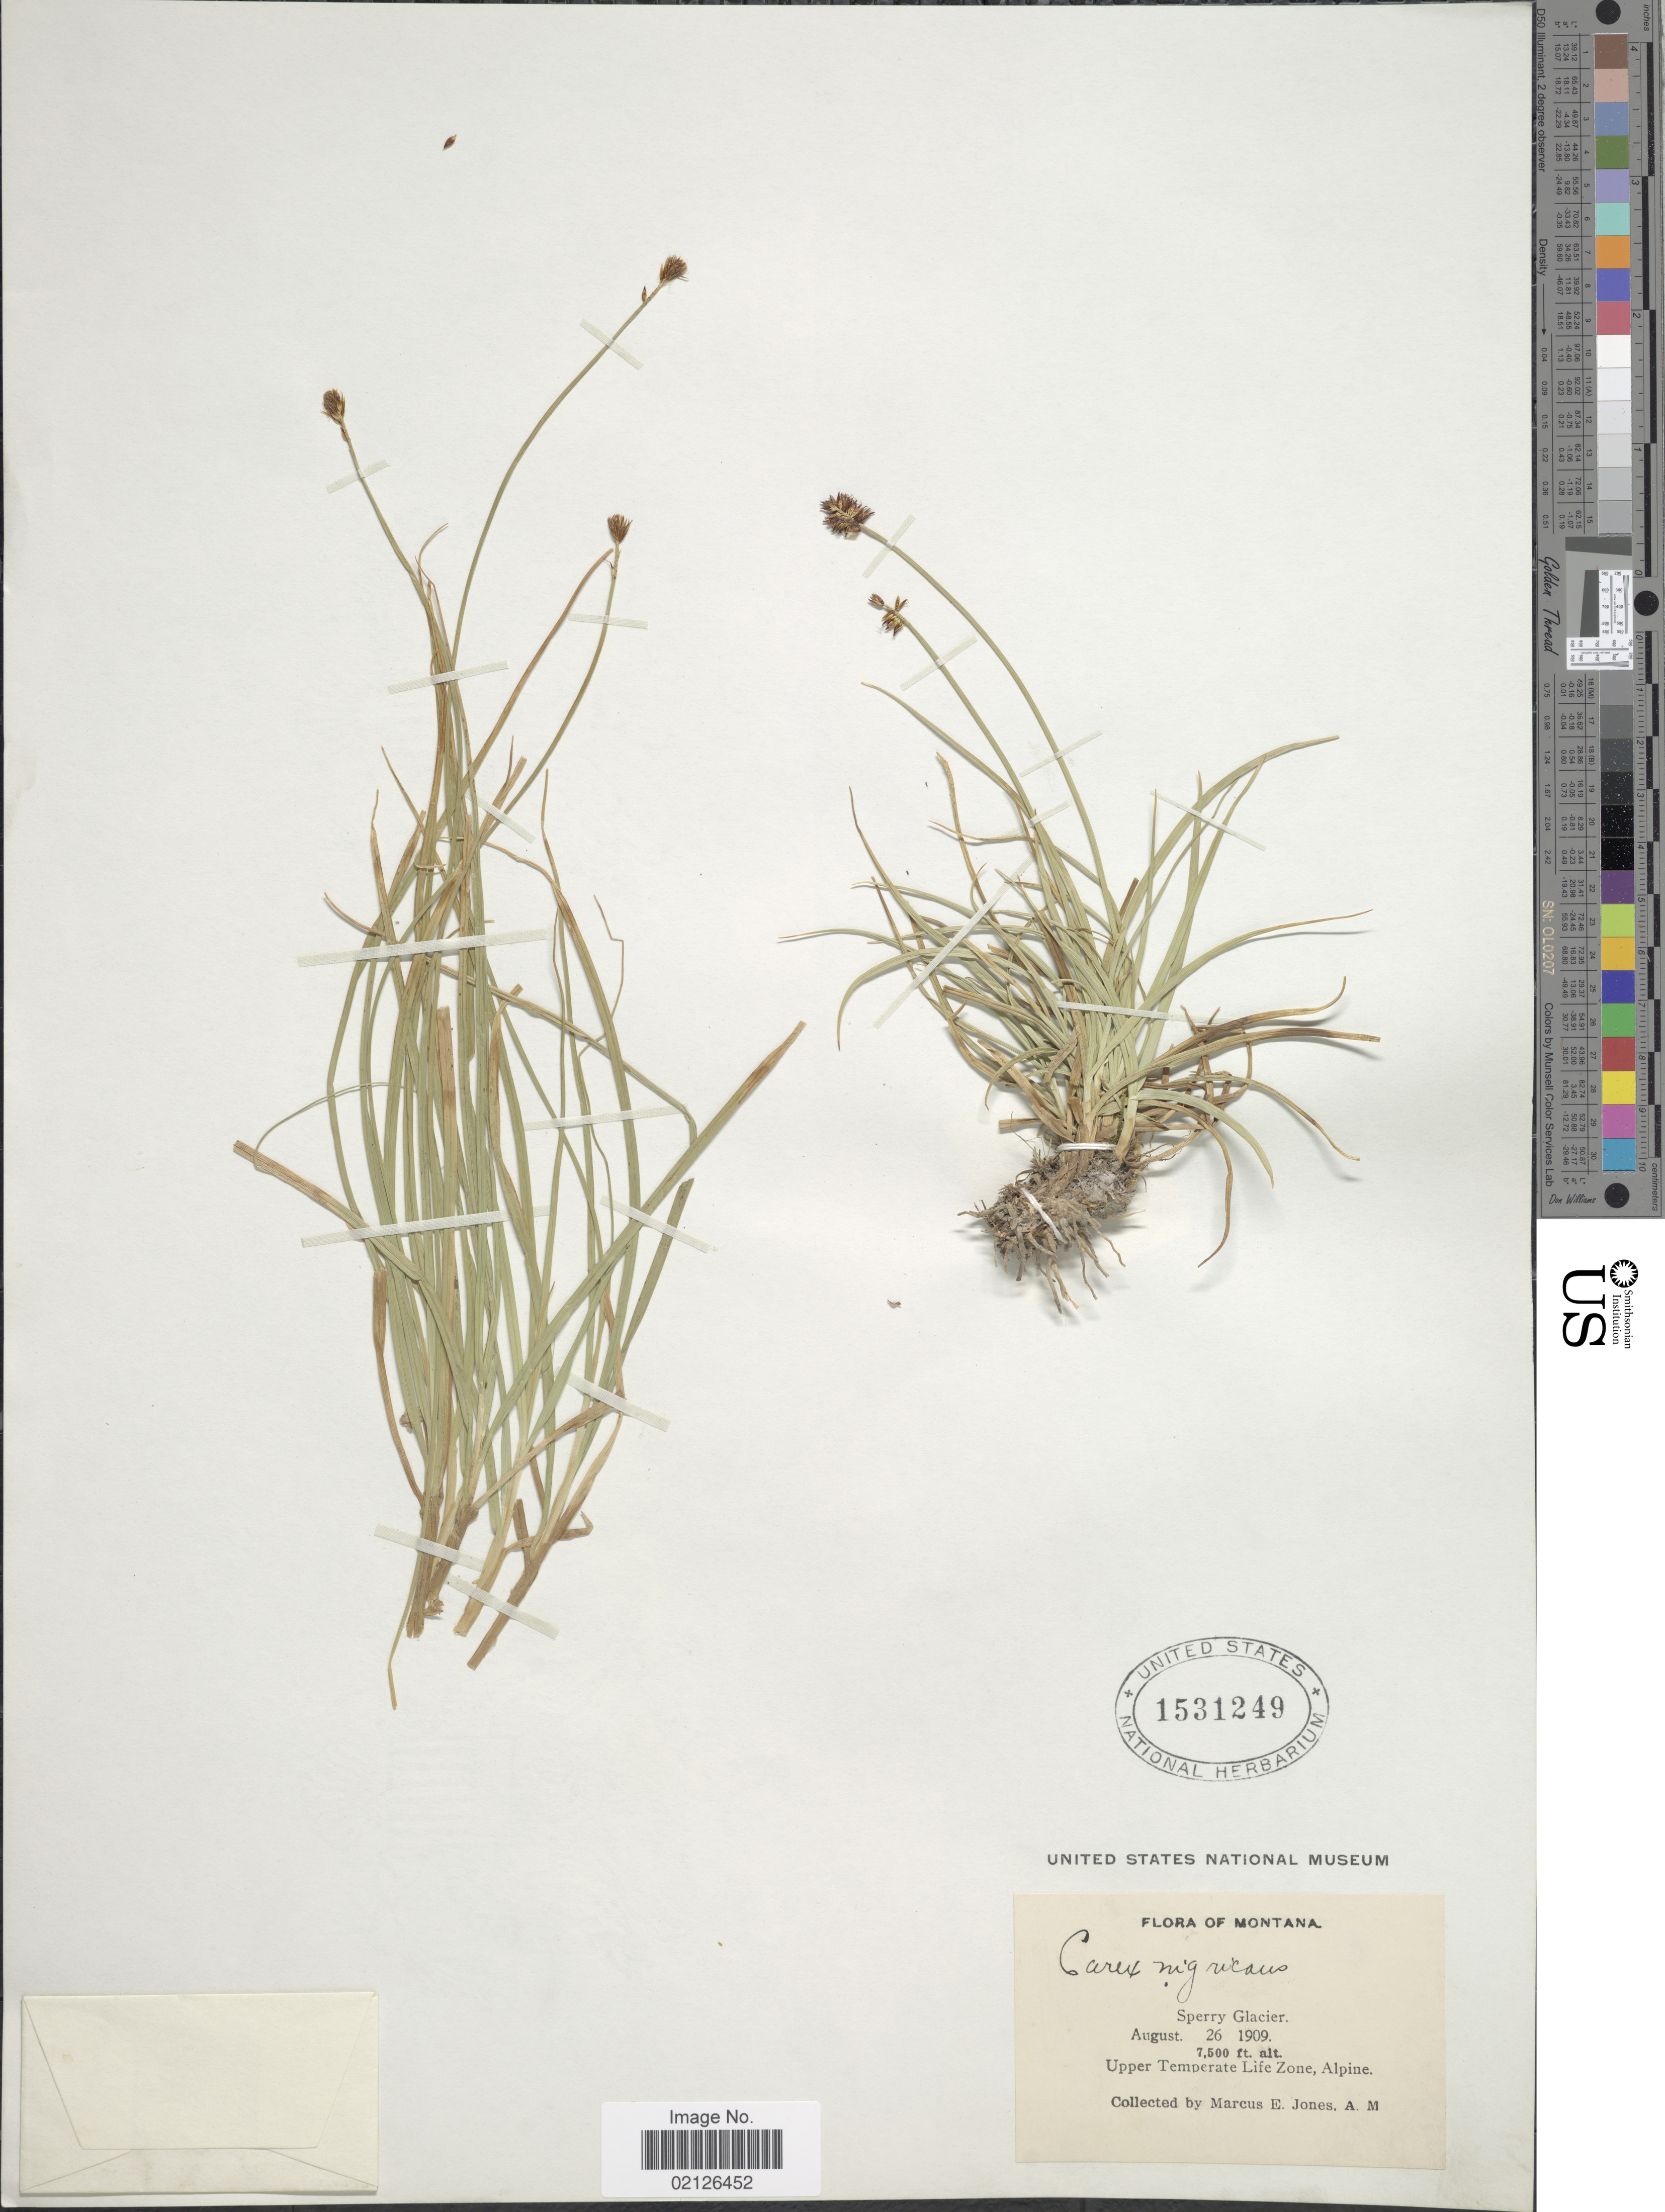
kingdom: Plantae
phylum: Tracheophyta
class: Liliopsida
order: Poales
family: Cyperaceae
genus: Carex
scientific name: Carex nigricans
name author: C.A. Mey.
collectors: M. E. Jones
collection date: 1909-08-26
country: United States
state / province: Montana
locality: Sperry Glacier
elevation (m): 2286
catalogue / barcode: US 1531249